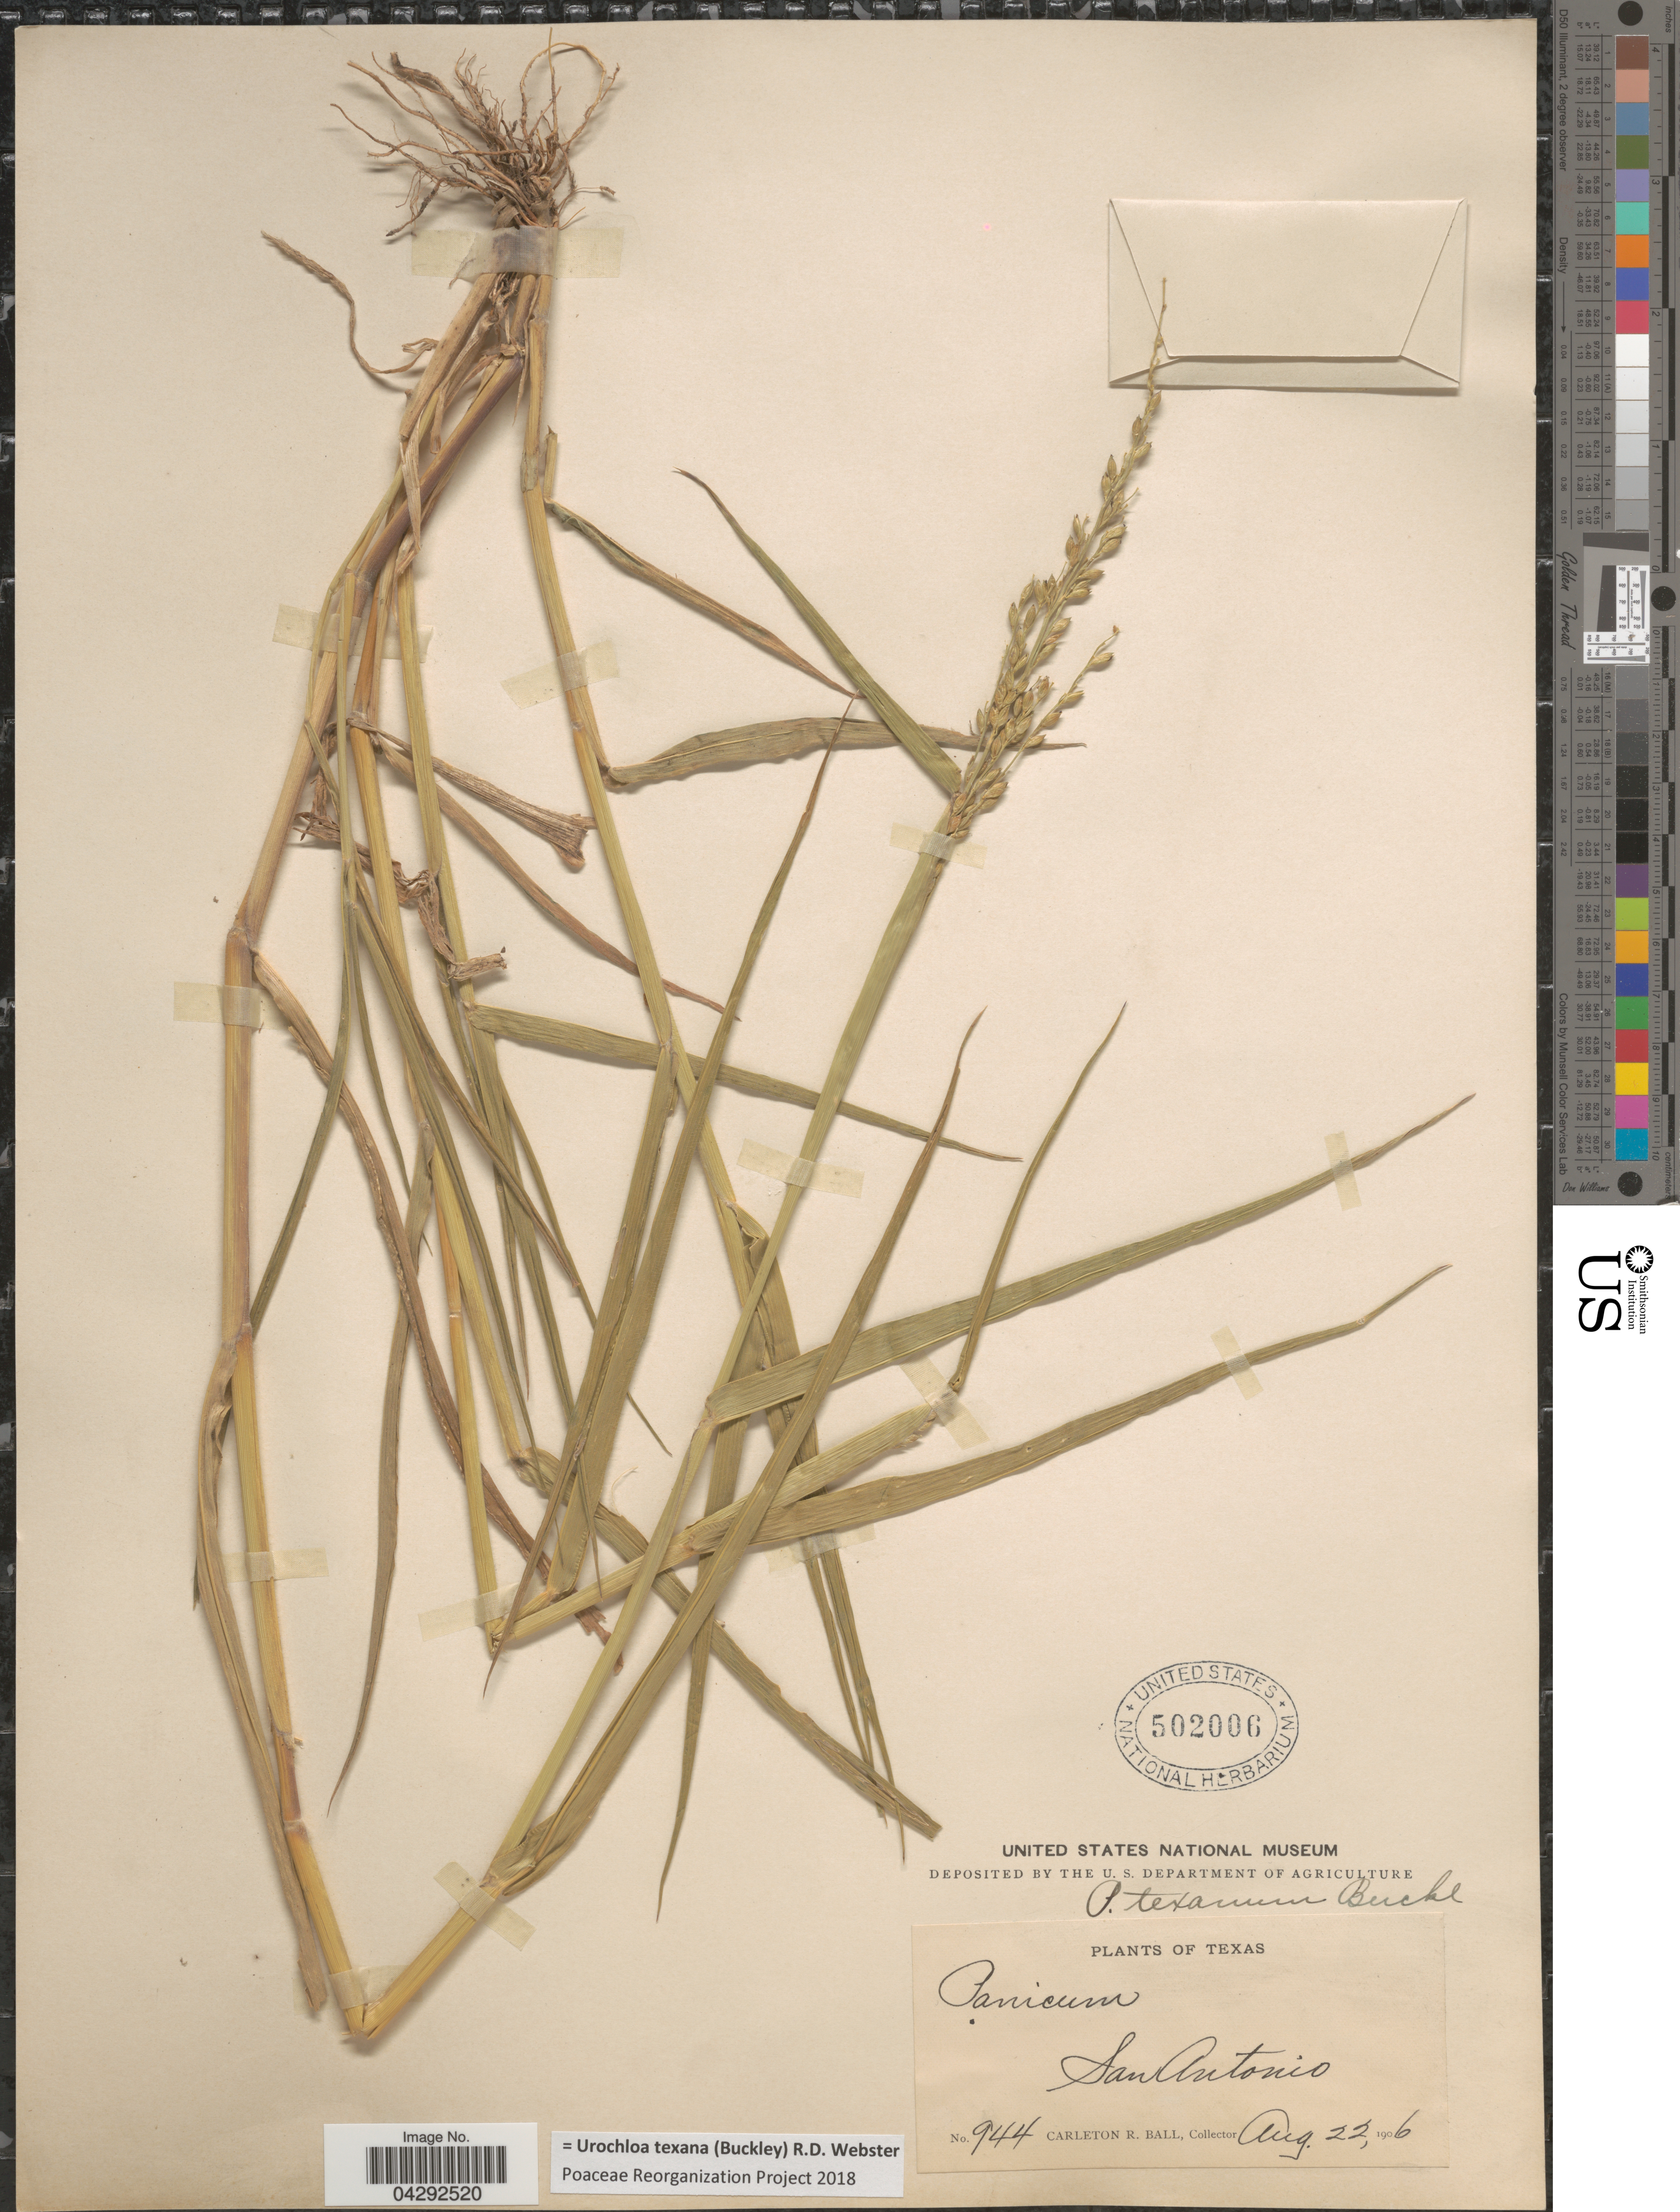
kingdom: Plantae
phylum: Tracheophyta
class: Liliopsida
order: Poales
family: Poaceae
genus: Urochloa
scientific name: Urochloa texana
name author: (Buckley) R.D. Webster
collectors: C. R. Ball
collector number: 944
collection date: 1906-08-22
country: United States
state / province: Texas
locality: San Antonio.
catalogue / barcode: US 502006